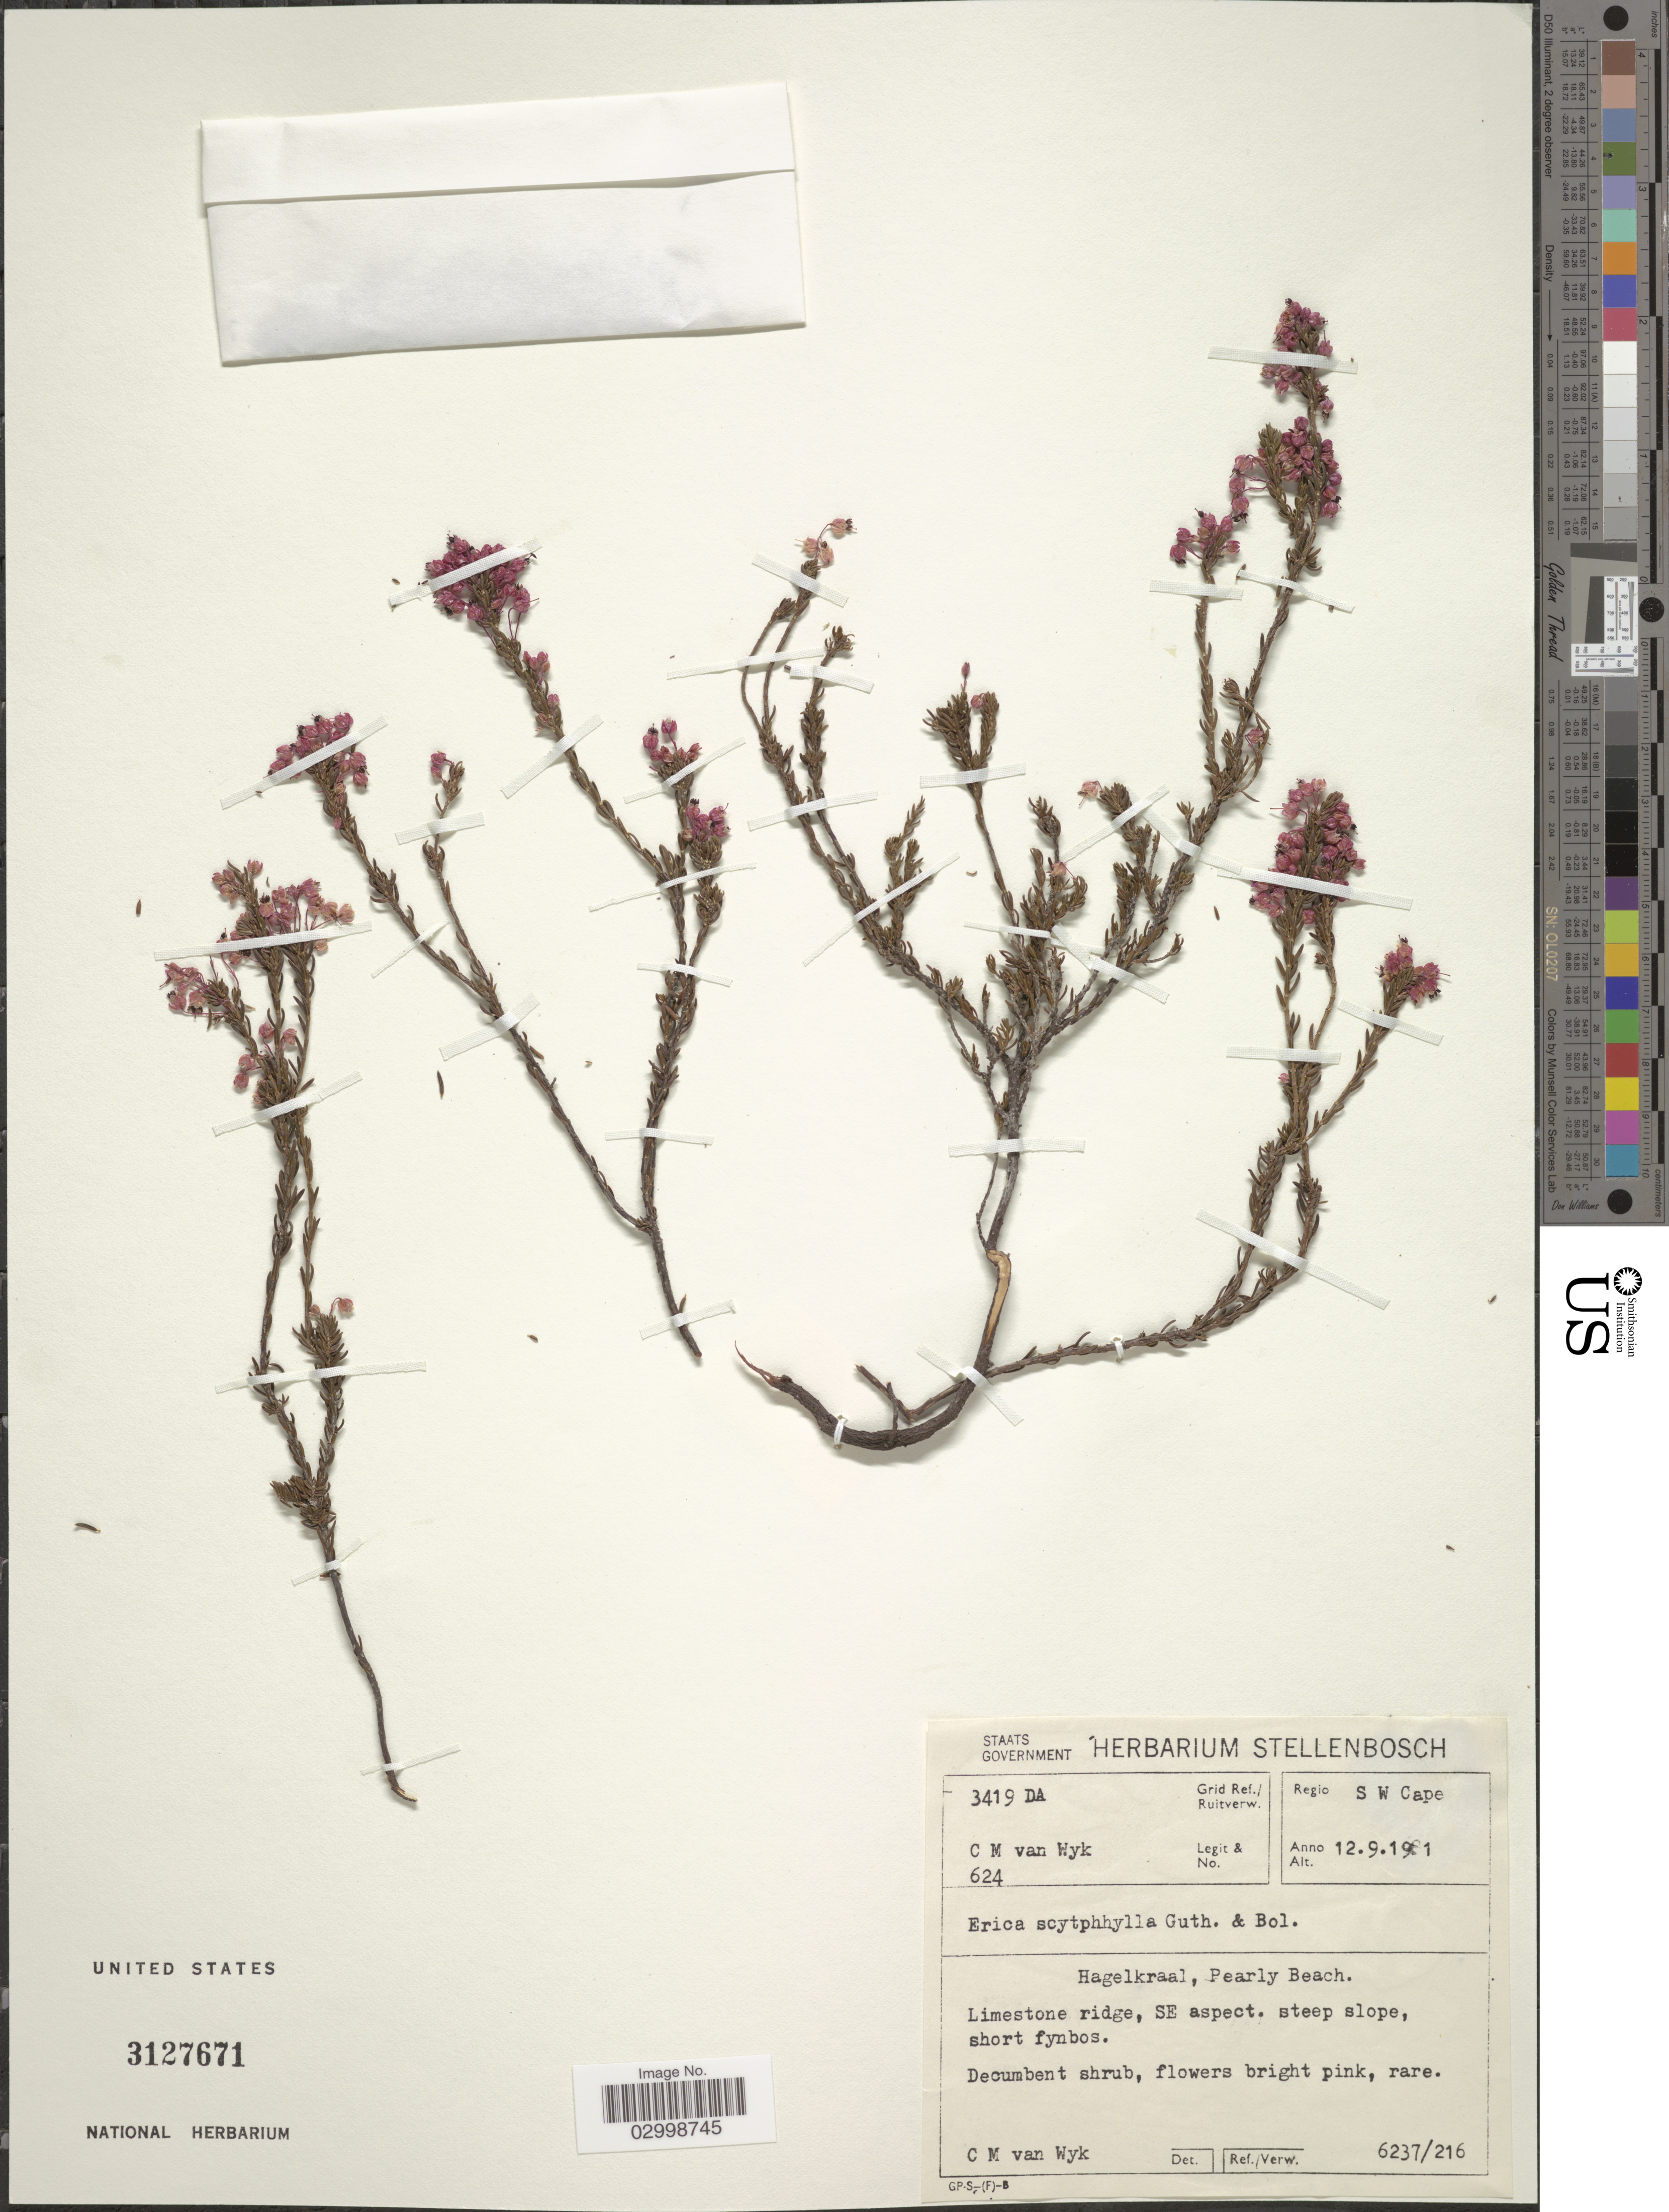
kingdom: Plantae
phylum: Tracheophyta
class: Magnoliopsida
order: Ericales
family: Ericaceae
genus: Erica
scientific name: Erica scytophylla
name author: L. Guthrie & Bolus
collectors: C. Van Wyk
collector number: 624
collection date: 1981-09-12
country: South Africa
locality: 3419 DA Grid Ref./ Ruitverw. Regio S W Cape. Hagelkraal, Pearly Beach. Limestone ridge, SE aspect. steep slope, short fynbos.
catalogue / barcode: US 3127671